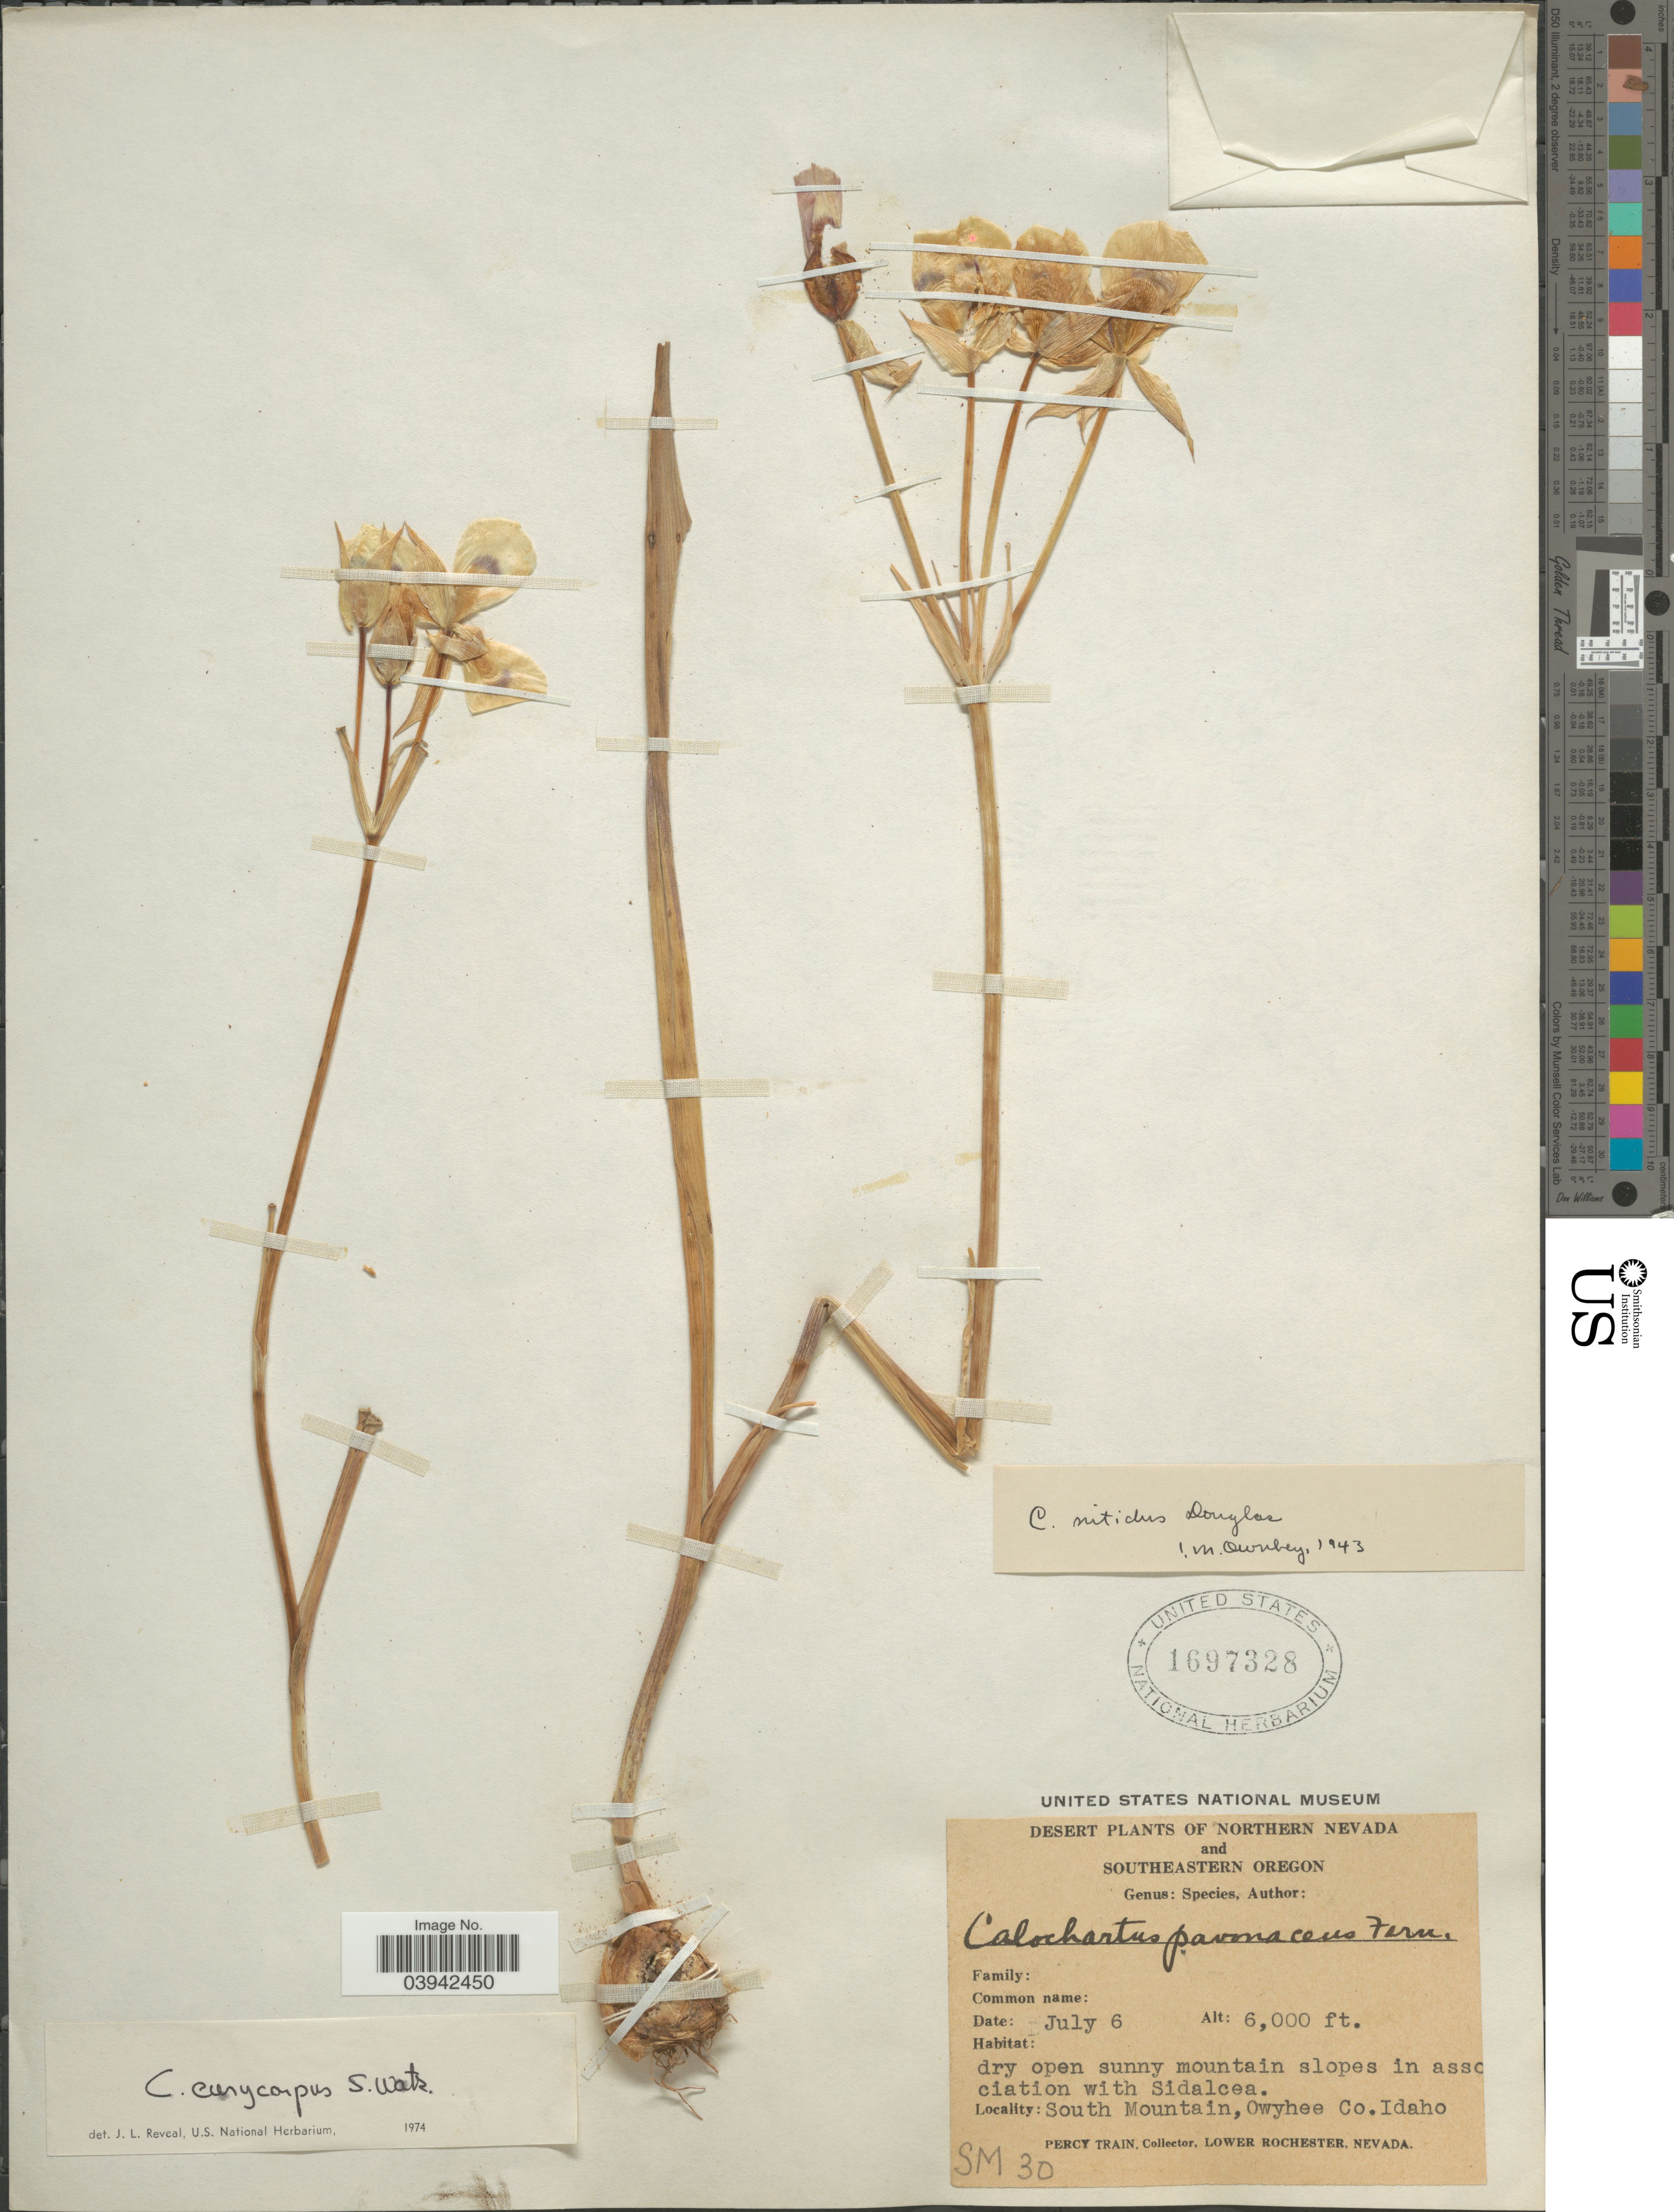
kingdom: Plantae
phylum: Tracheophyta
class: Liliopsida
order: Liliales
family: Liliaceae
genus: Calochortus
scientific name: Calochortus eurycarpus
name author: S. Watson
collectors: P. Train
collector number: SM30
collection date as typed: Transcribed d/m/y: /7/6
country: United States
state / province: Idaho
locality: South Mountain, Owyhee Co.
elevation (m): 1829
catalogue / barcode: US 1697328